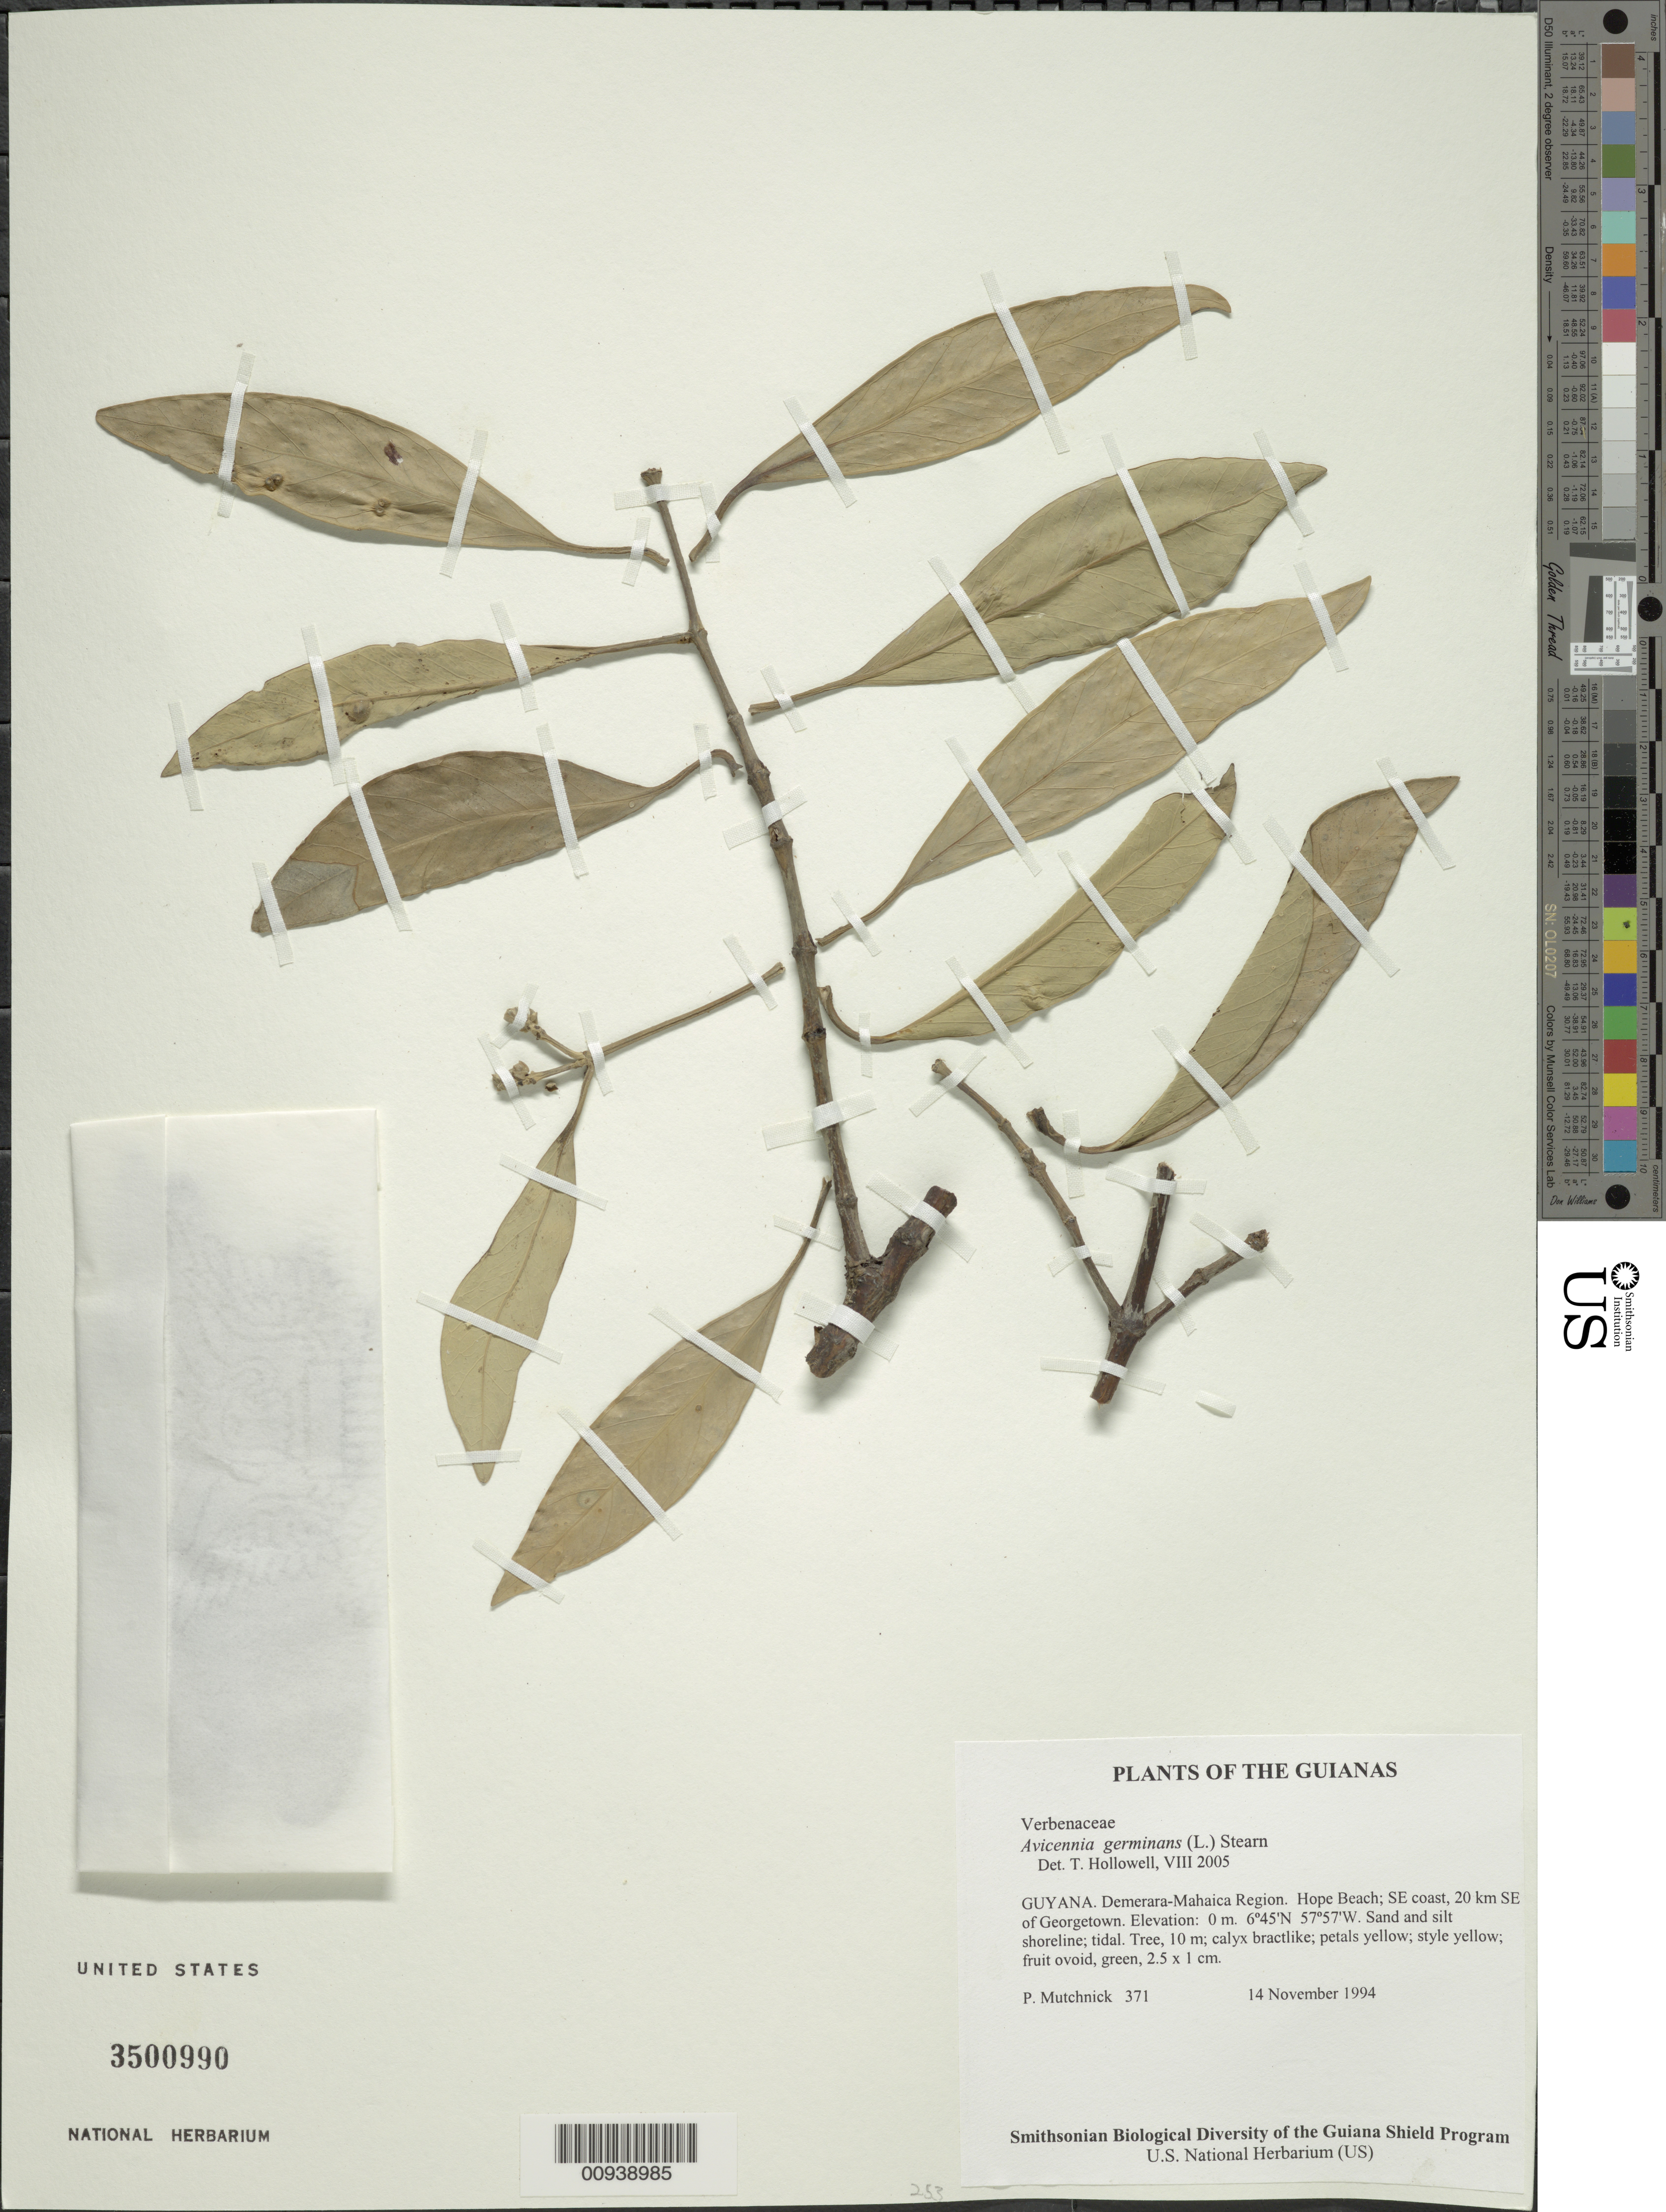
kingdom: Plantae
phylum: Tracheophyta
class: Magnoliopsida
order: Lamiales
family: Acanthaceae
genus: Avicennia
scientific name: Avicennia germinans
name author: (L.) L.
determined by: Hollowell, T. H., (BOT), Smithsonian Institution - National Museum of Natural History (UNITED STATES)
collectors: P. Mutchnick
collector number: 371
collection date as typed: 14 November 1994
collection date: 1994-11-14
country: Guyana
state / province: Demerara-Mahaica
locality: Hope Beach; SE coast, 20 km SE of Georgetown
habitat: Sand and silt shoreline; tidal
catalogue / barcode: US 3500990